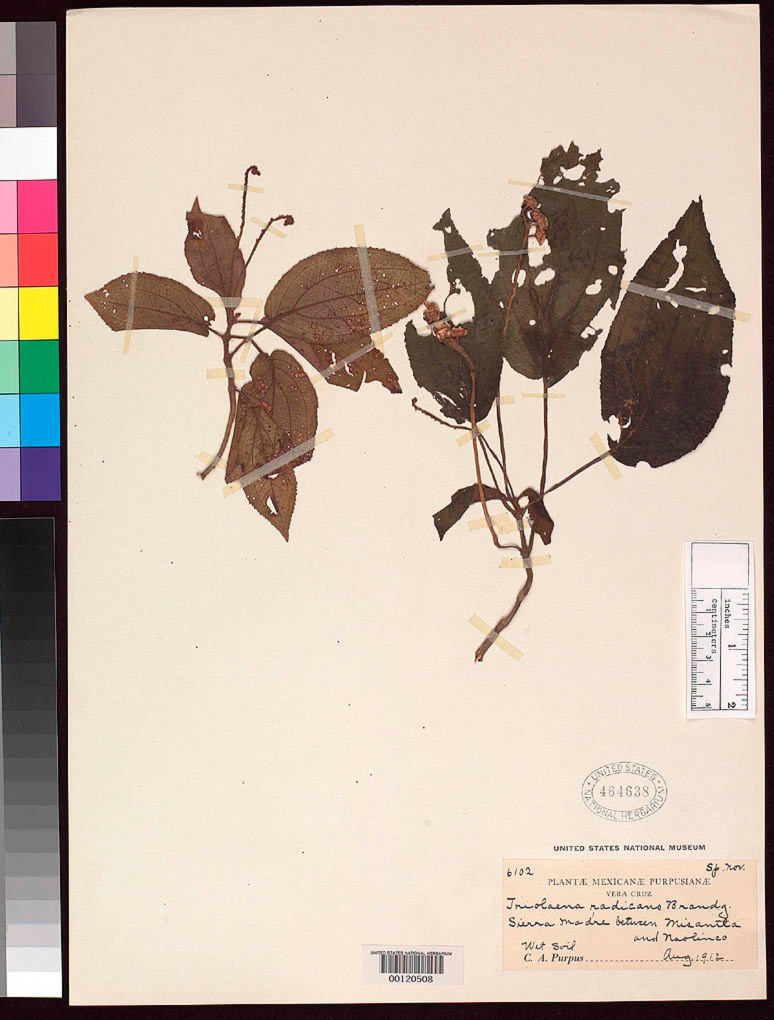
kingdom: Plantae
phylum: Tracheophyta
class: Magnoliopsida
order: Myrtales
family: Melastomataceae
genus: Triolena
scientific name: Triolena radicans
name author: Brandegee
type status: Isotype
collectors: C. A. Purpus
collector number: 6102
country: Mexico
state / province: Veracruz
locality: On the Sierra Madre between Misantla and Naolinco.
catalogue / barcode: US 464638